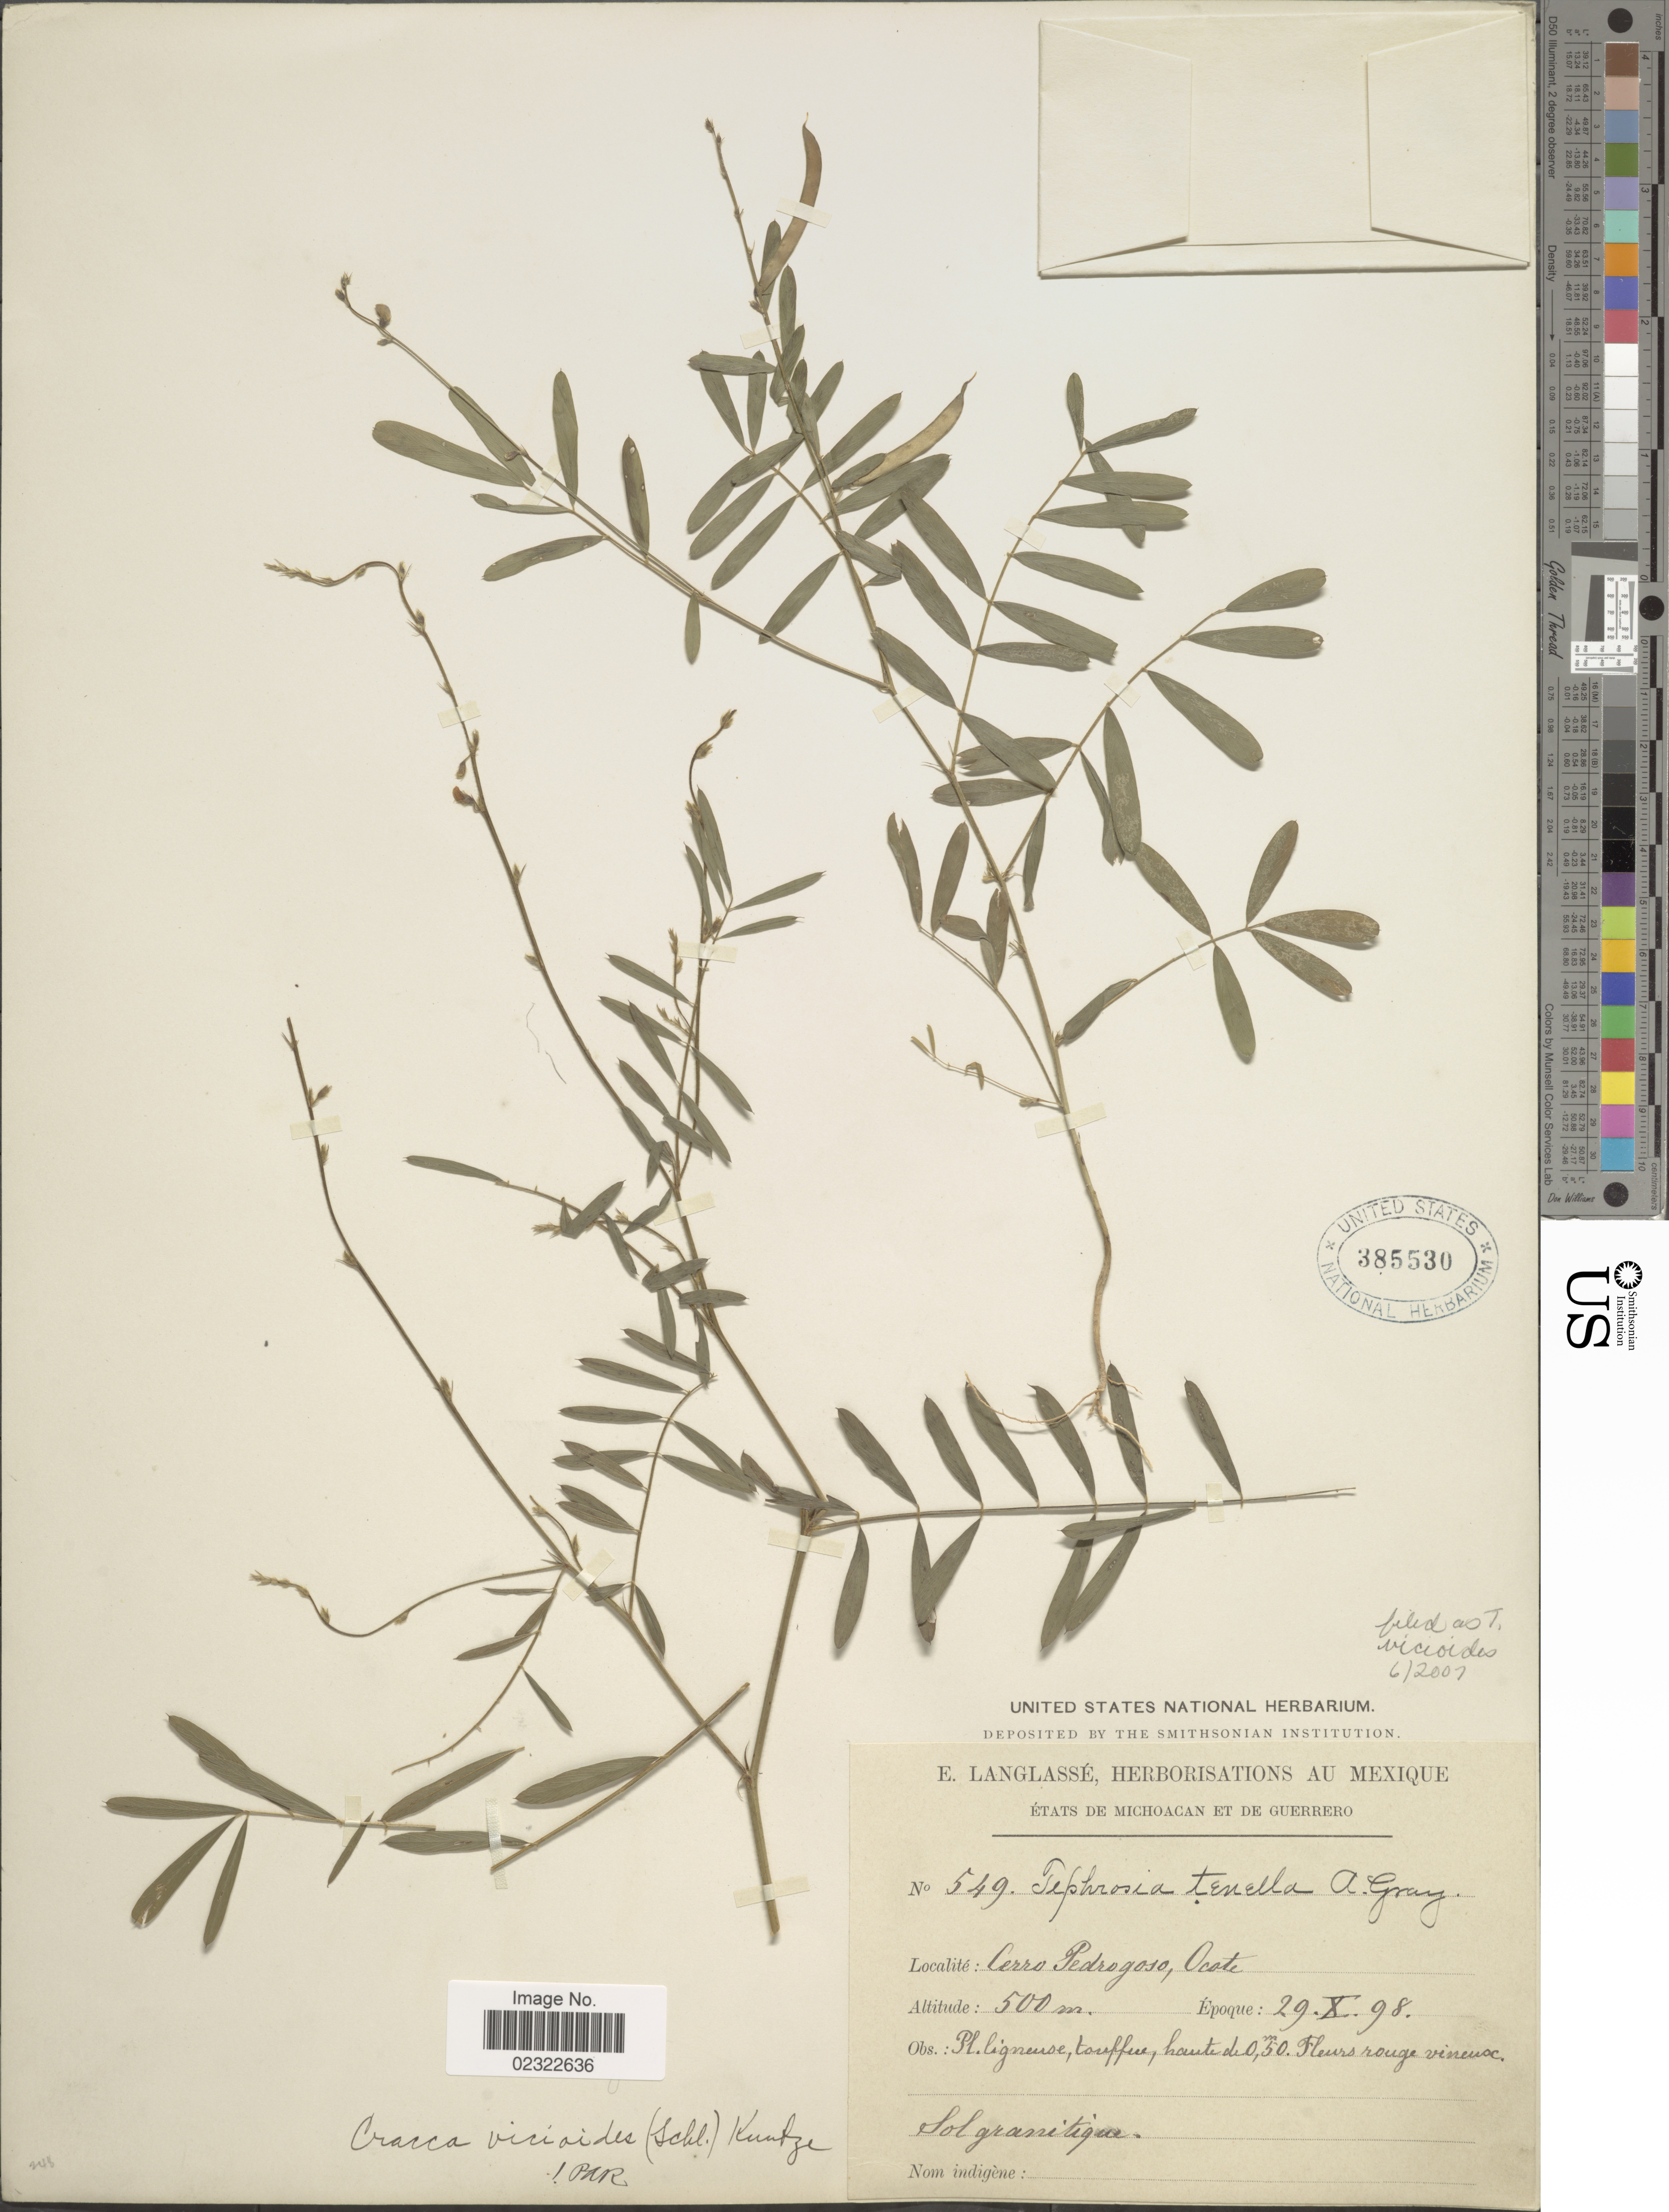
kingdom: Plantae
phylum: Tracheophyta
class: Magnoliopsida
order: Fabales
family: Fabaceae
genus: Tephrosia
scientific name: Tephrosia vicioides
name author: Schltdl.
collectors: E. Langlassé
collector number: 549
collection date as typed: Transcribed d/m/y: 29/10/98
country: Mexico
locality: Michoagan et de Guerrero. Cerro Pedrogoso, Ocote.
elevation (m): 500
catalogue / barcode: US 385530